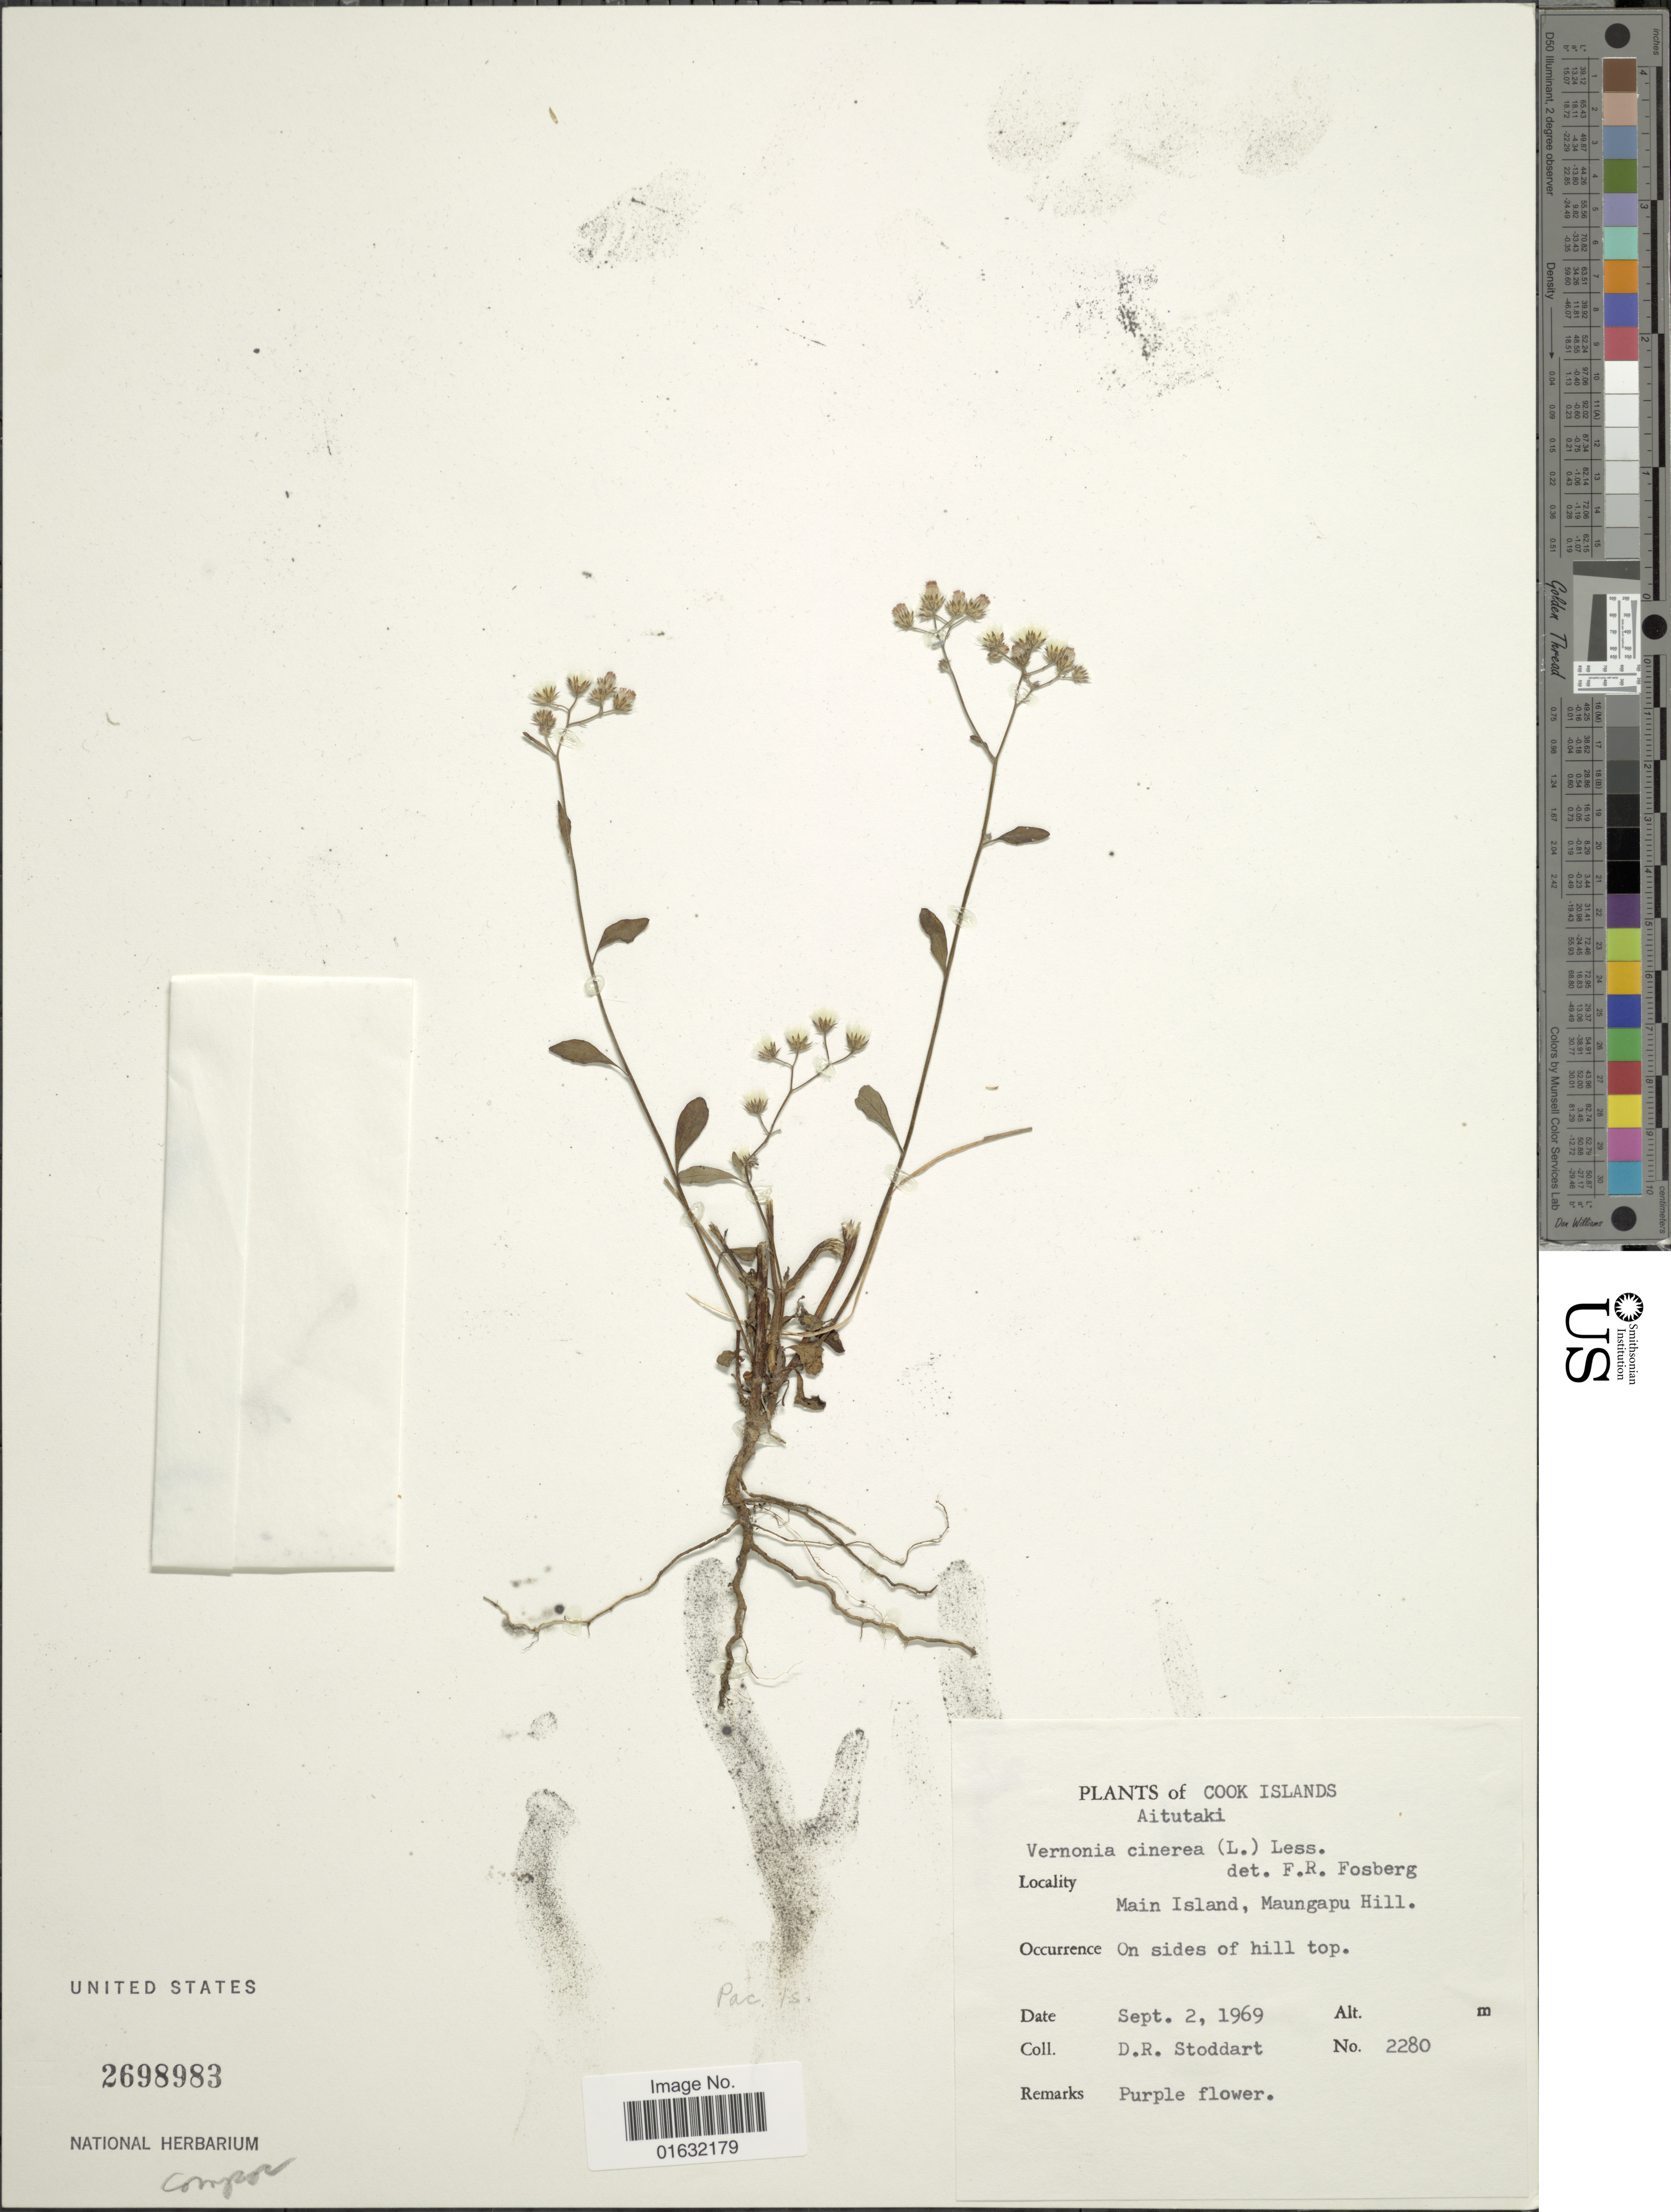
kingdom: Plantae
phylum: Tracheophyta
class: Magnoliopsida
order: Asterales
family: Asteraceae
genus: Cyanthillium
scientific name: Cyanthillium cinereum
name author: (L.) H. Rob.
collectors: D. R. Stoddart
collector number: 2280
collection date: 1969-09-02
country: Cook Islands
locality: Aitutaki , Main Island, Maungapu Hill, on sides of hill top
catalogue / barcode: US 2698983